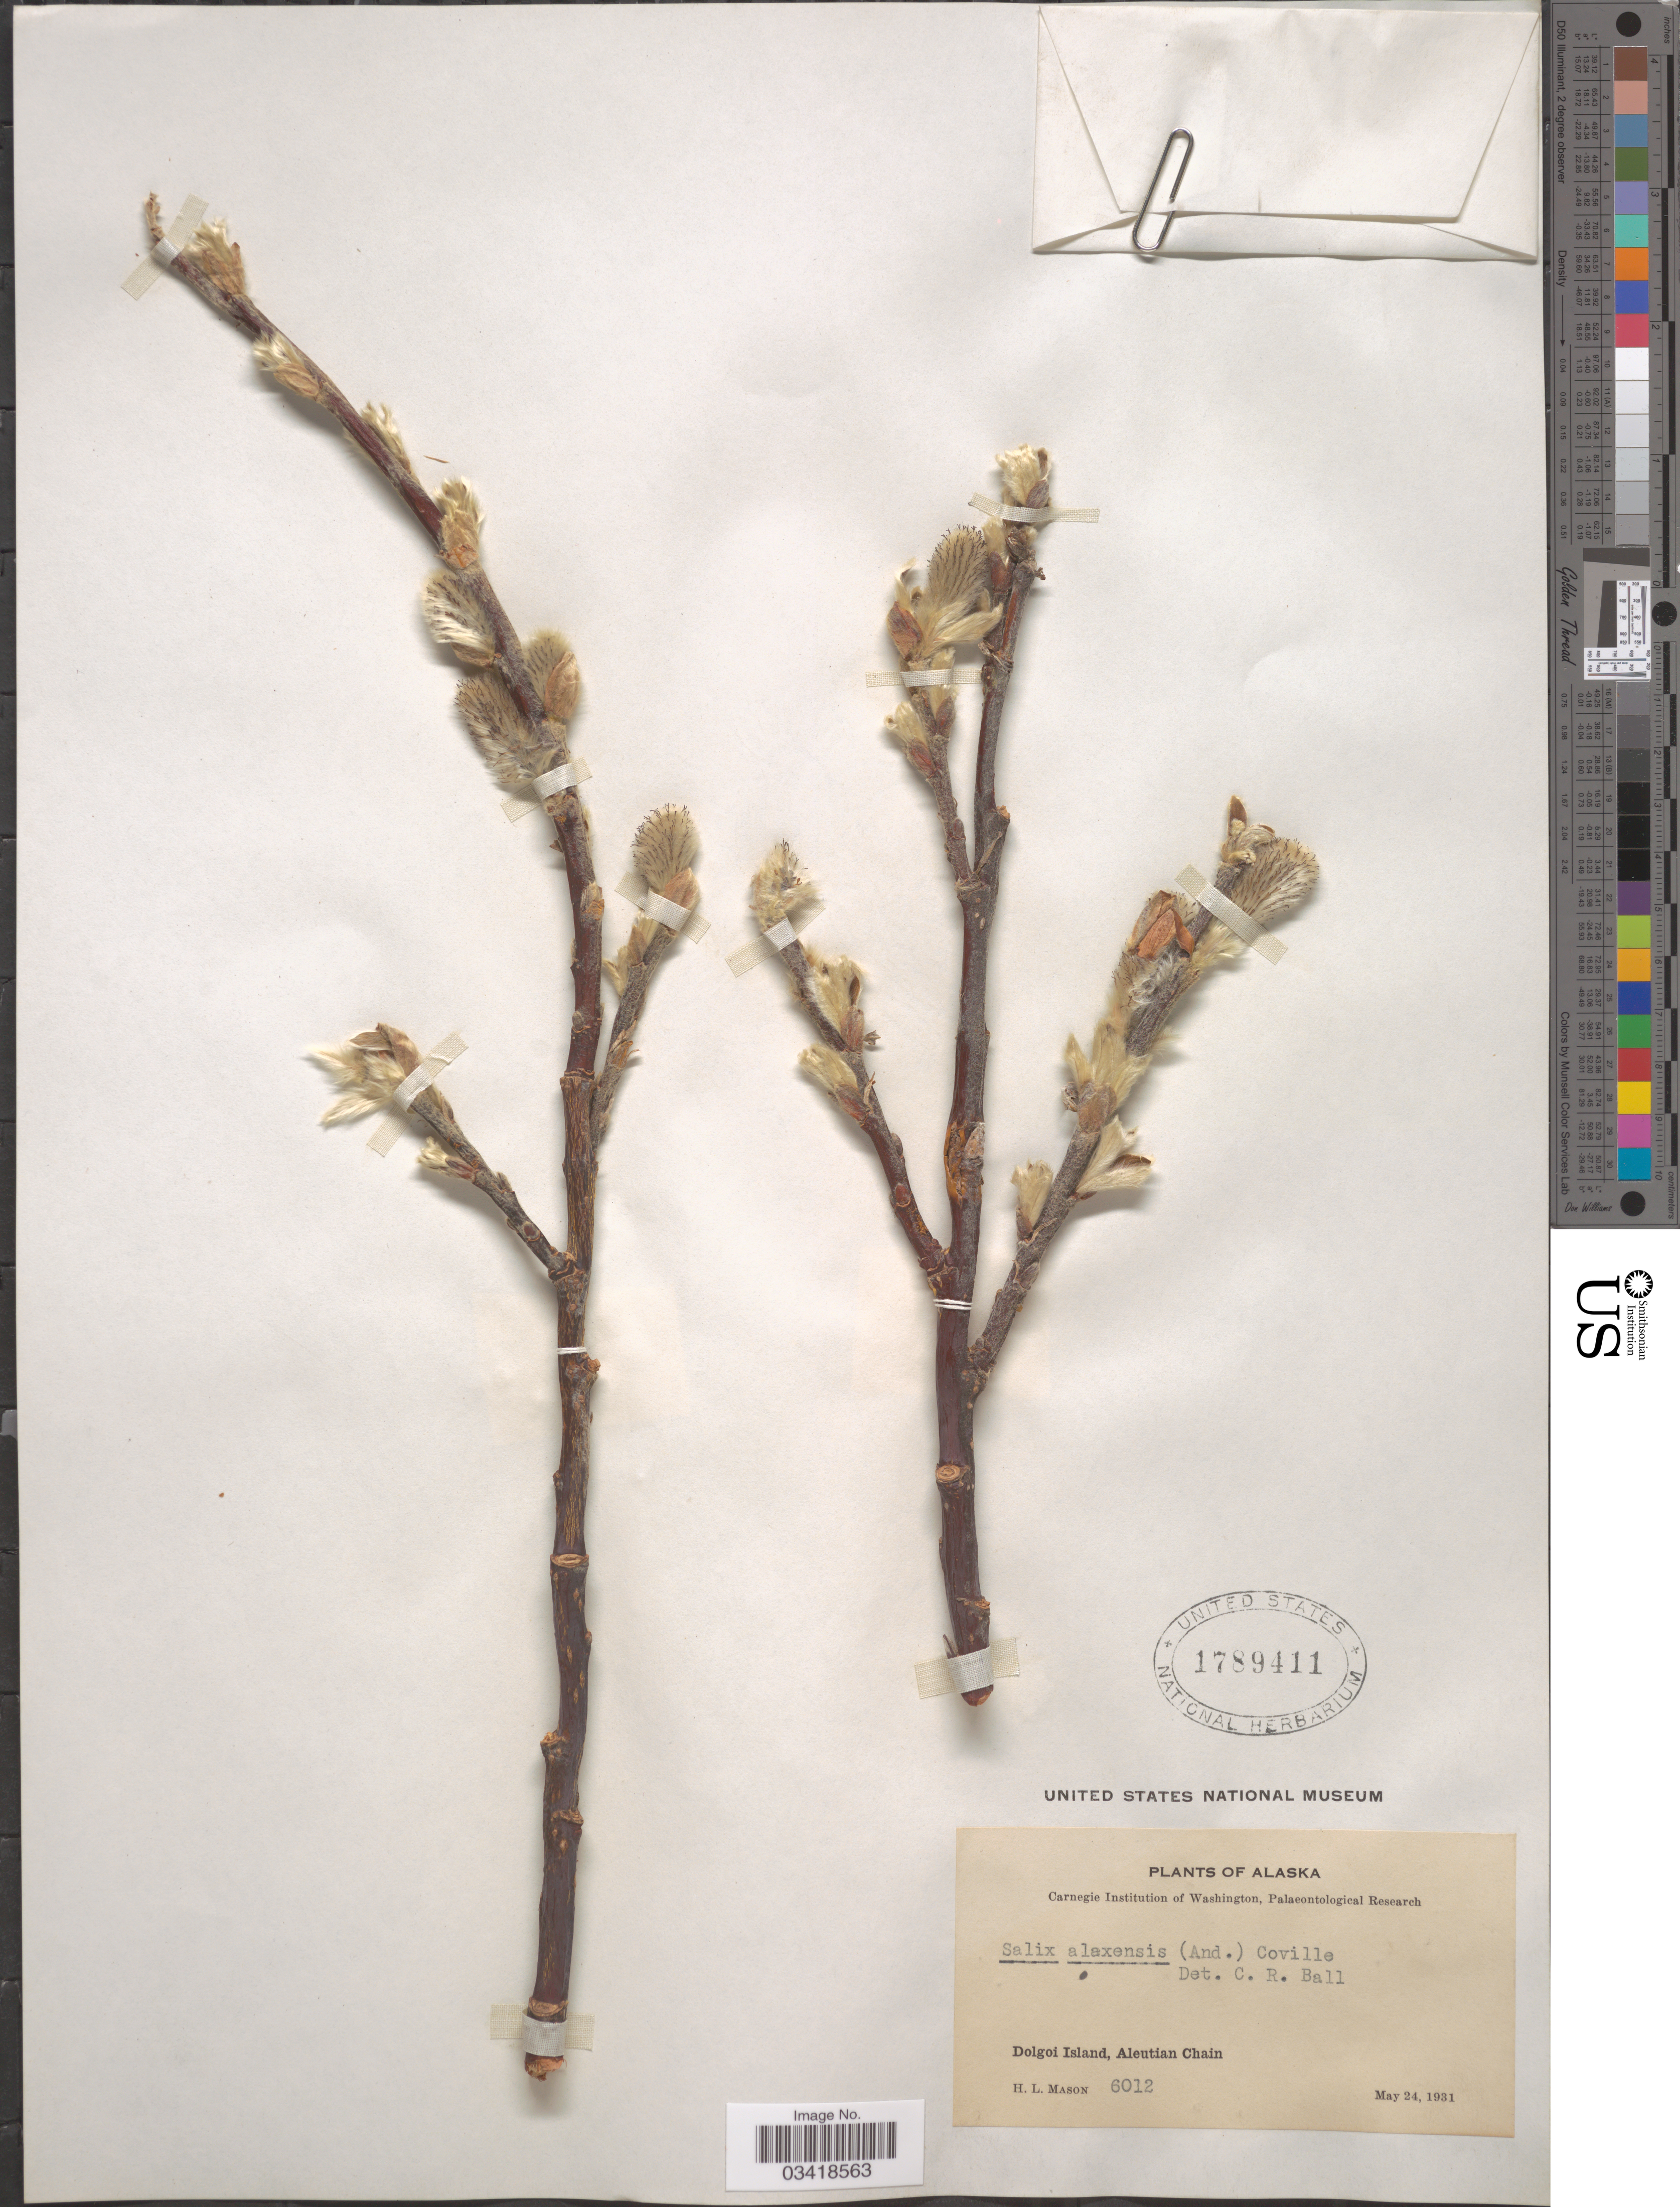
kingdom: Plantae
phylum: Tracheophyta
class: Magnoliopsida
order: Malpighiales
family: Salicaceae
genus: Salix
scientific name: Salix alaxensis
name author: (Andersson) Coville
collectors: H. L. Mason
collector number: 6012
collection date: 1931-05-24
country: United States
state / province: Alaska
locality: Dolgoi Island, Aleutian Chain.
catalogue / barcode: US 1789411